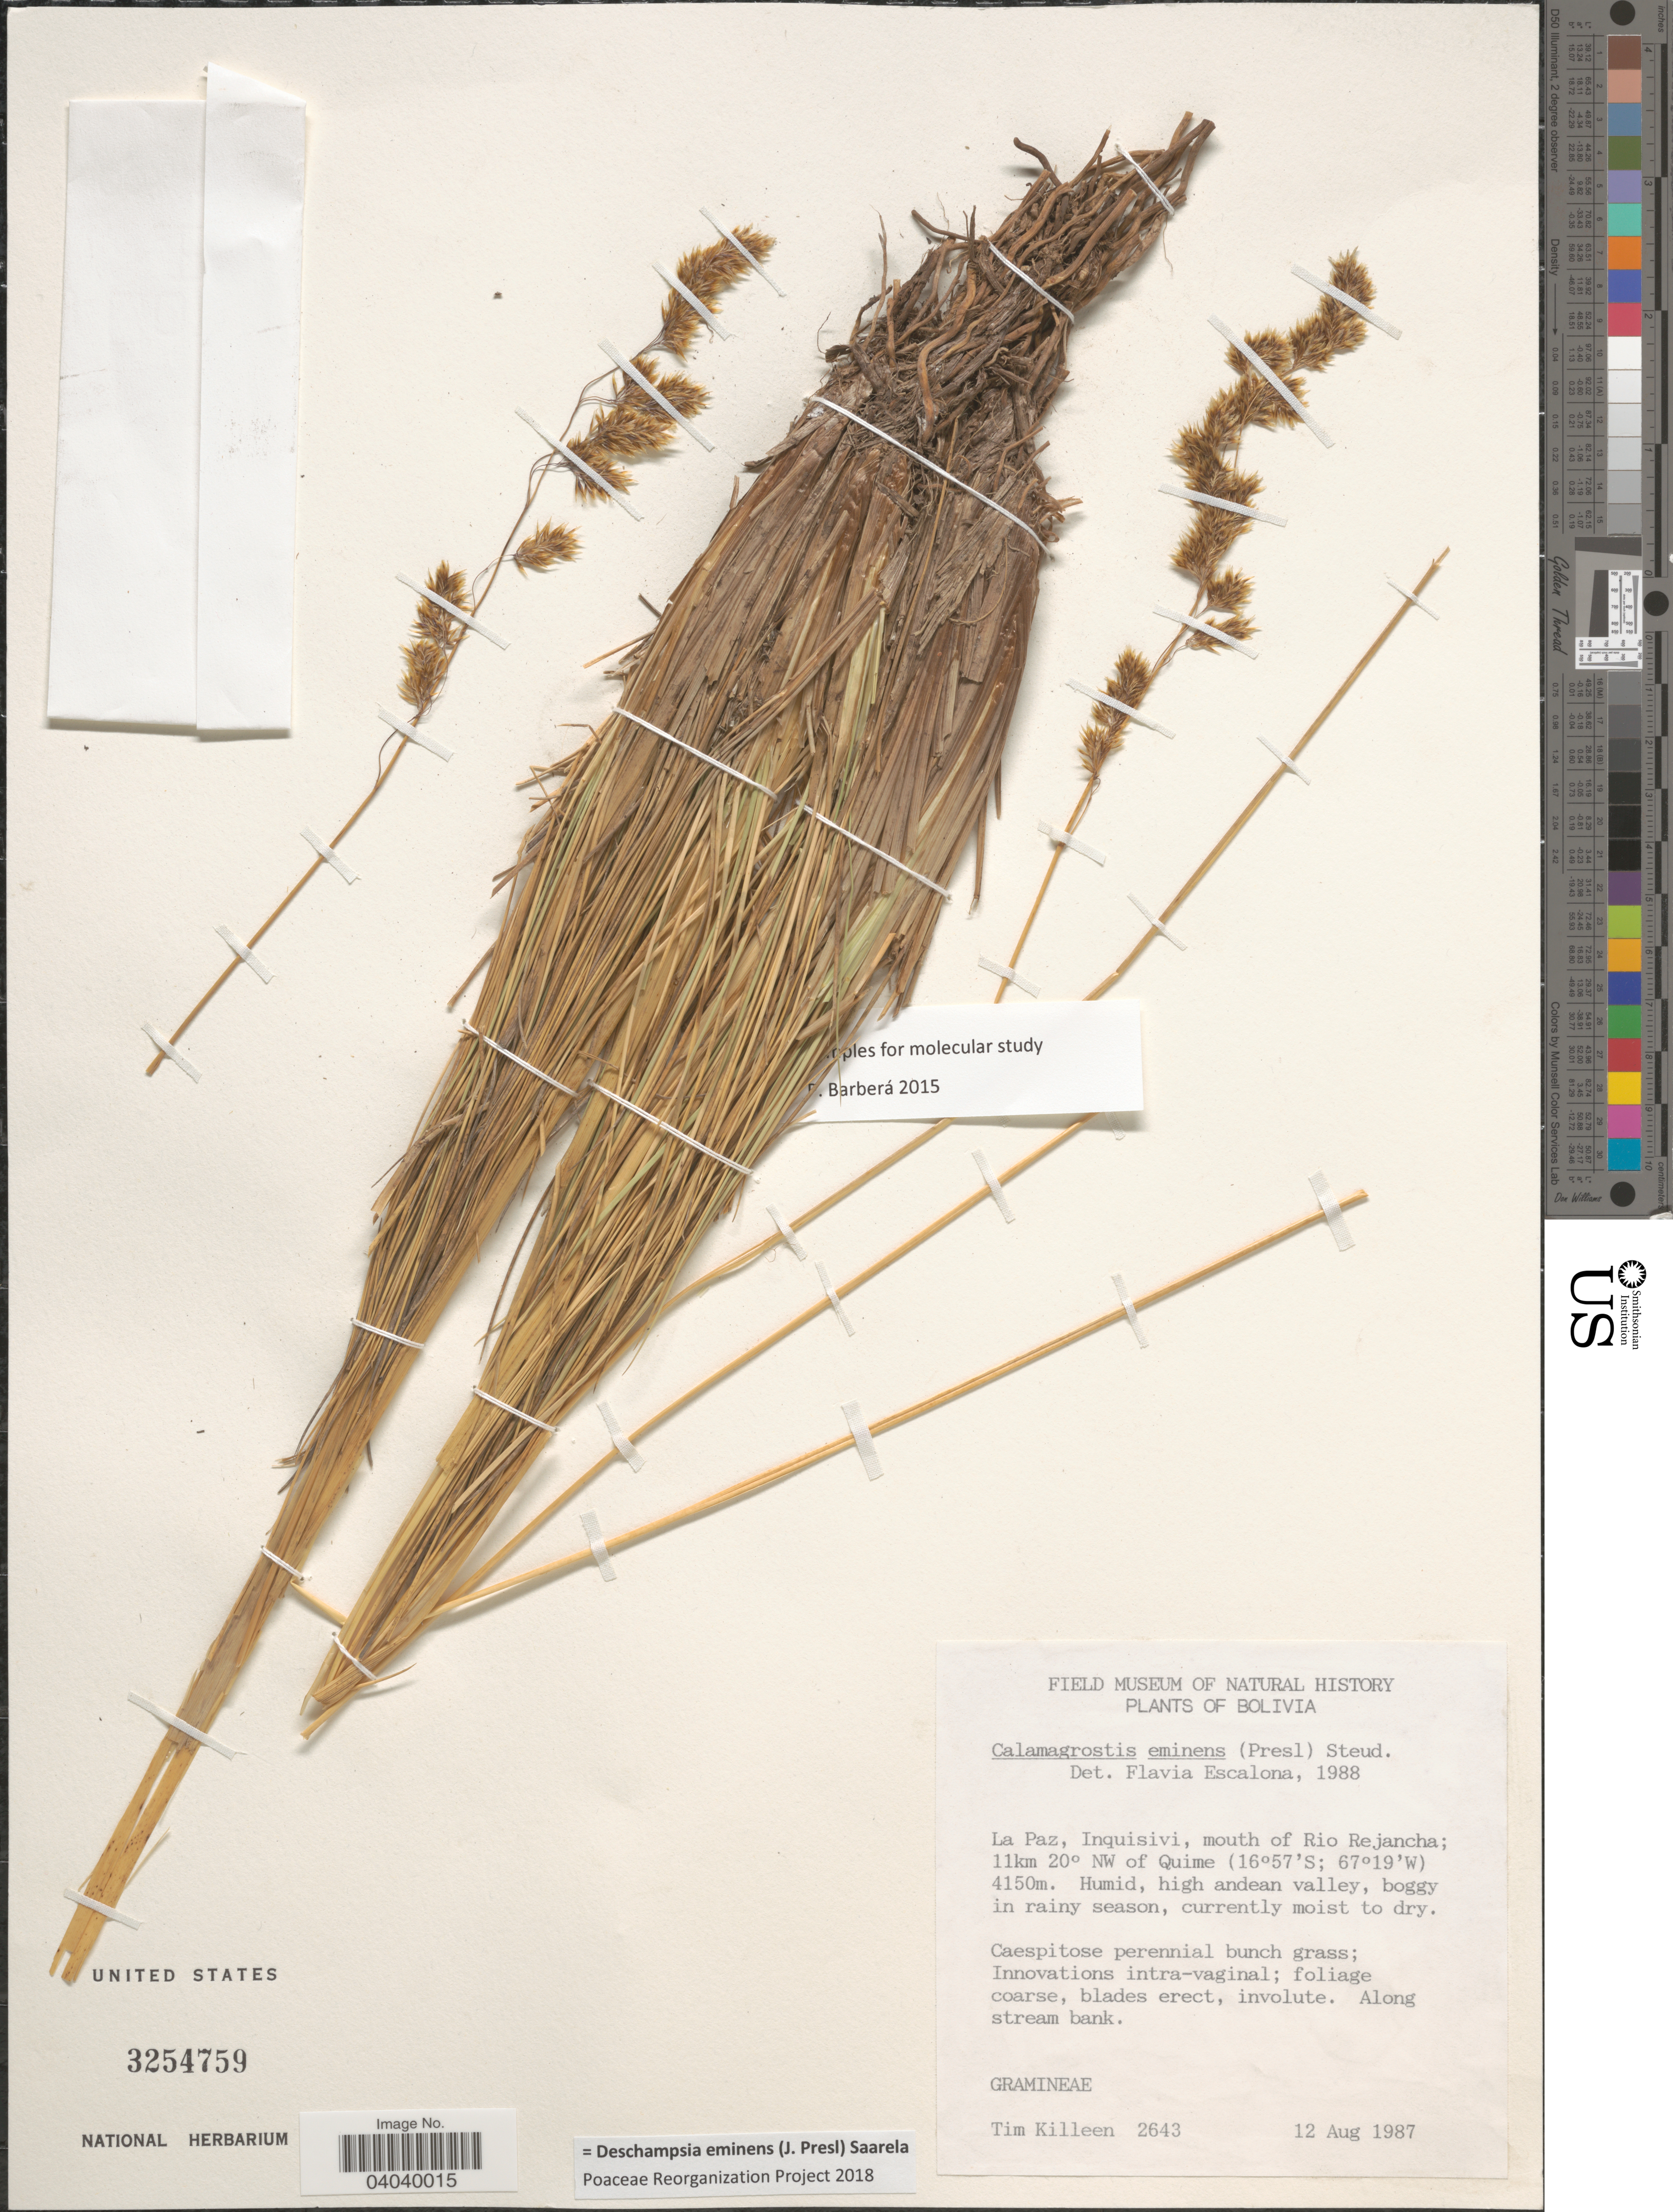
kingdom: Plantae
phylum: Tracheophyta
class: Liliopsida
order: Poales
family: Poaceae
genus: Deschampsia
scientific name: Deschampsia eminens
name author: (J. Presl) Saarela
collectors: T. J. Killeen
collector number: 2643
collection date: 1987-08-12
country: Bolivia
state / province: La Paz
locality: La Paz, Inquisivi, mouth of Rio Rejancha; 11km 20° NW of Quime.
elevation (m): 4150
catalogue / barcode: US 3254759